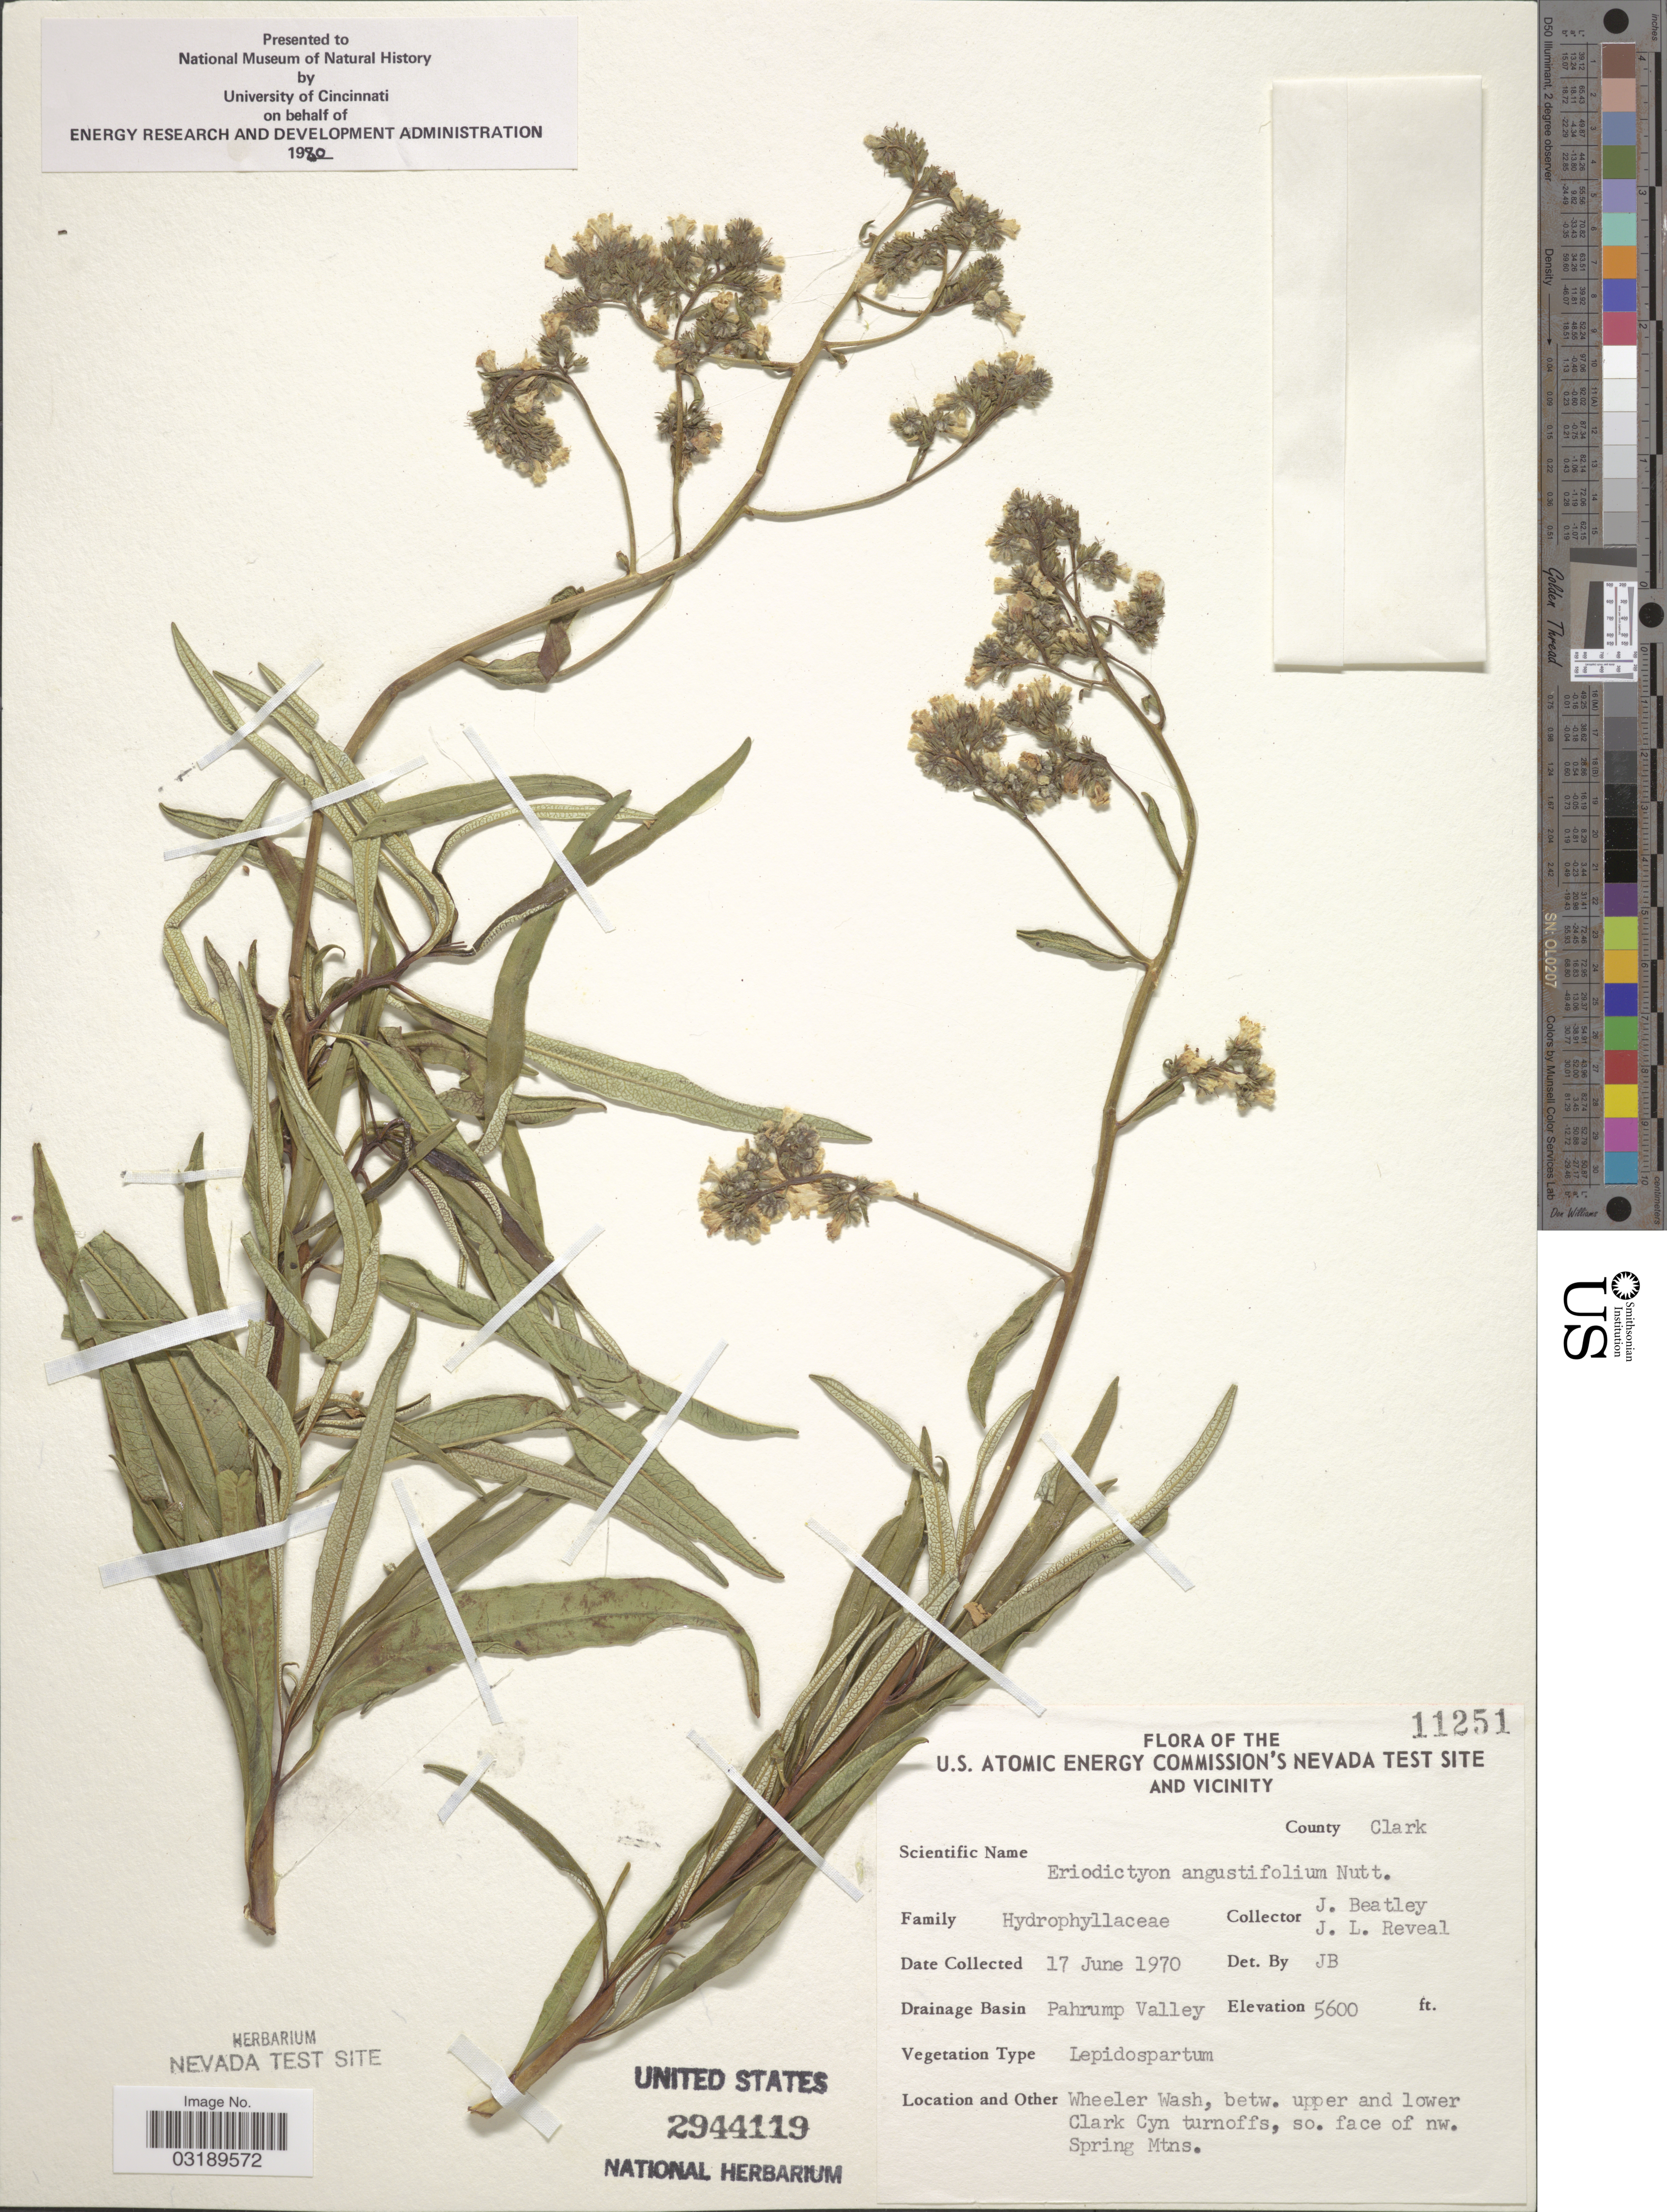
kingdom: Plantae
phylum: Tracheophyta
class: Magnoliopsida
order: Boraginales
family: Namaceae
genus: Eriodictyon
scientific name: Eriodictyon angustifolium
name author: Nutt.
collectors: J. C. Beatley & J. L. Reveal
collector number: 11251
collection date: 1970-06-17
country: United States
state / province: Nevada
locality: U. S. Atomic Energy Commission's Nevada Test Site and Vicinity. County Clark. Drainage Basin Pahrump Valley. Wheeler Wash, betw. upper and lower Clark Cyn turnoffs, so. face of nw. Spring Mtns.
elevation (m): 1707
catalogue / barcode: US 2944119